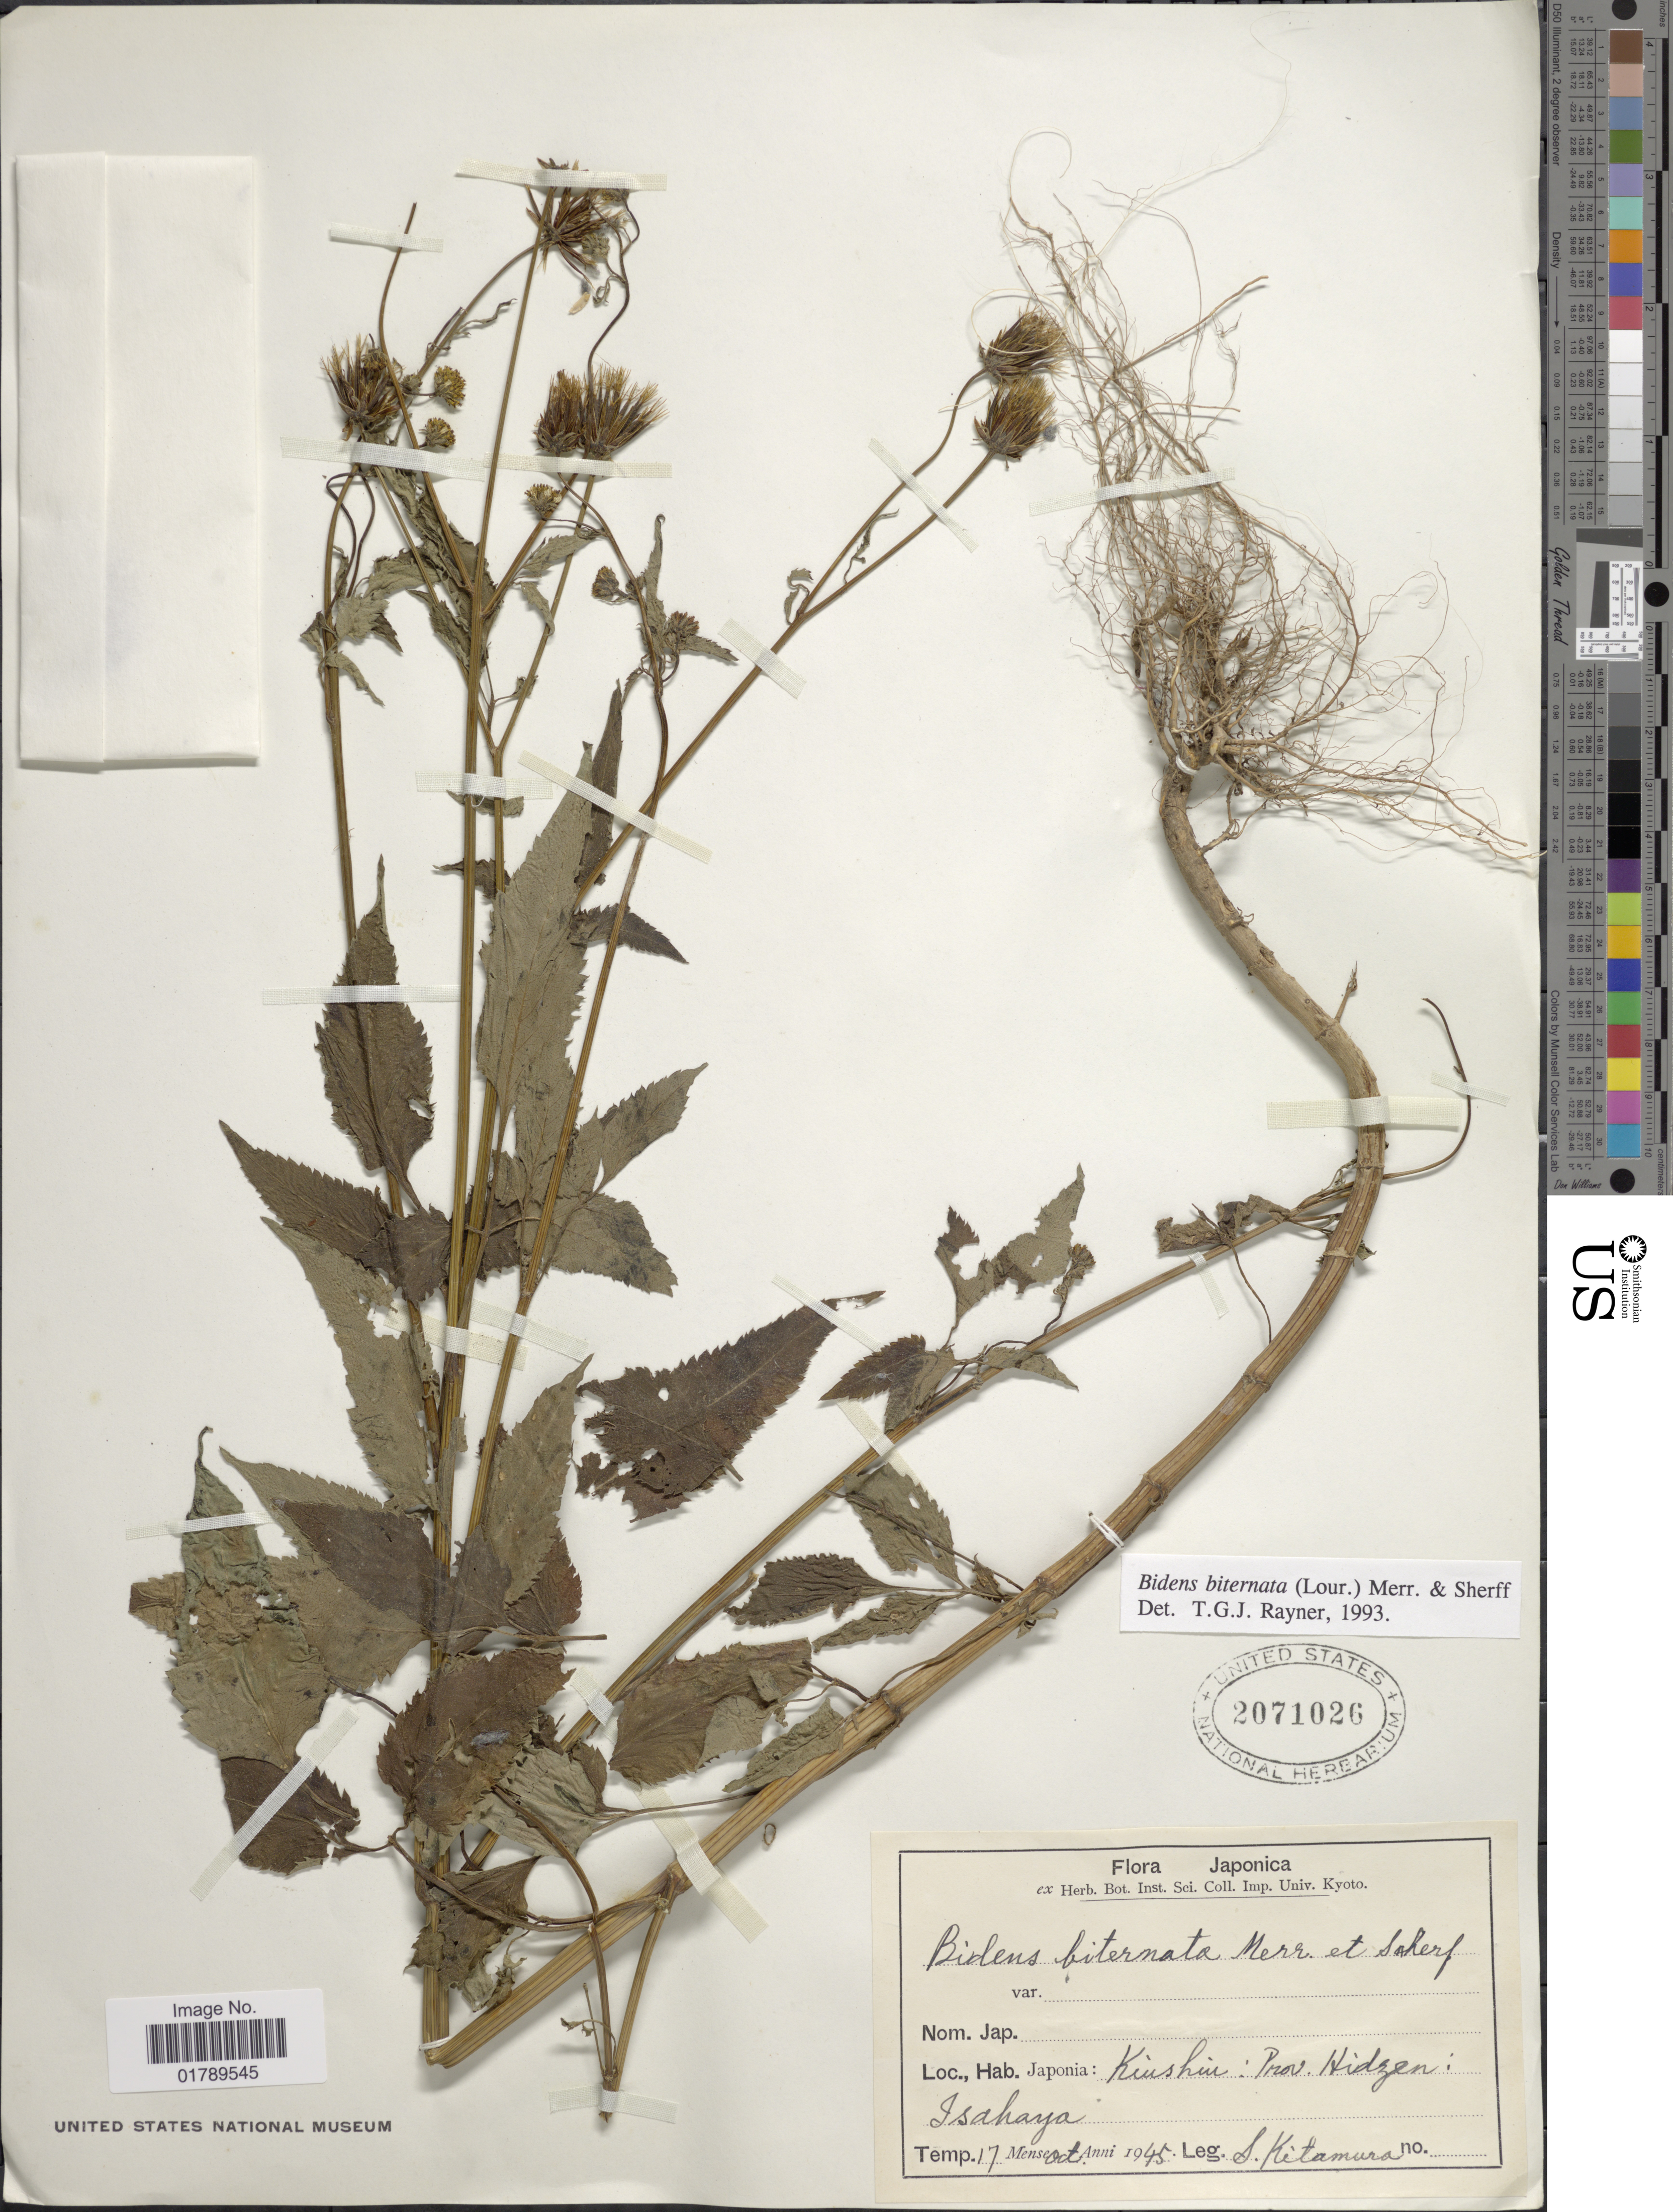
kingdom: Plantae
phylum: Tracheophyta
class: Magnoliopsida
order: Asterales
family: Asteraceae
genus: Bidens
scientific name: Bidens biternata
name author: (Lour.) Merr. & Sherff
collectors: S. Kitamura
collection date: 1945-10-17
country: Japan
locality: Japonia: Kiushui: Prov. Hidzen. Isahaya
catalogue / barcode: US 2071026